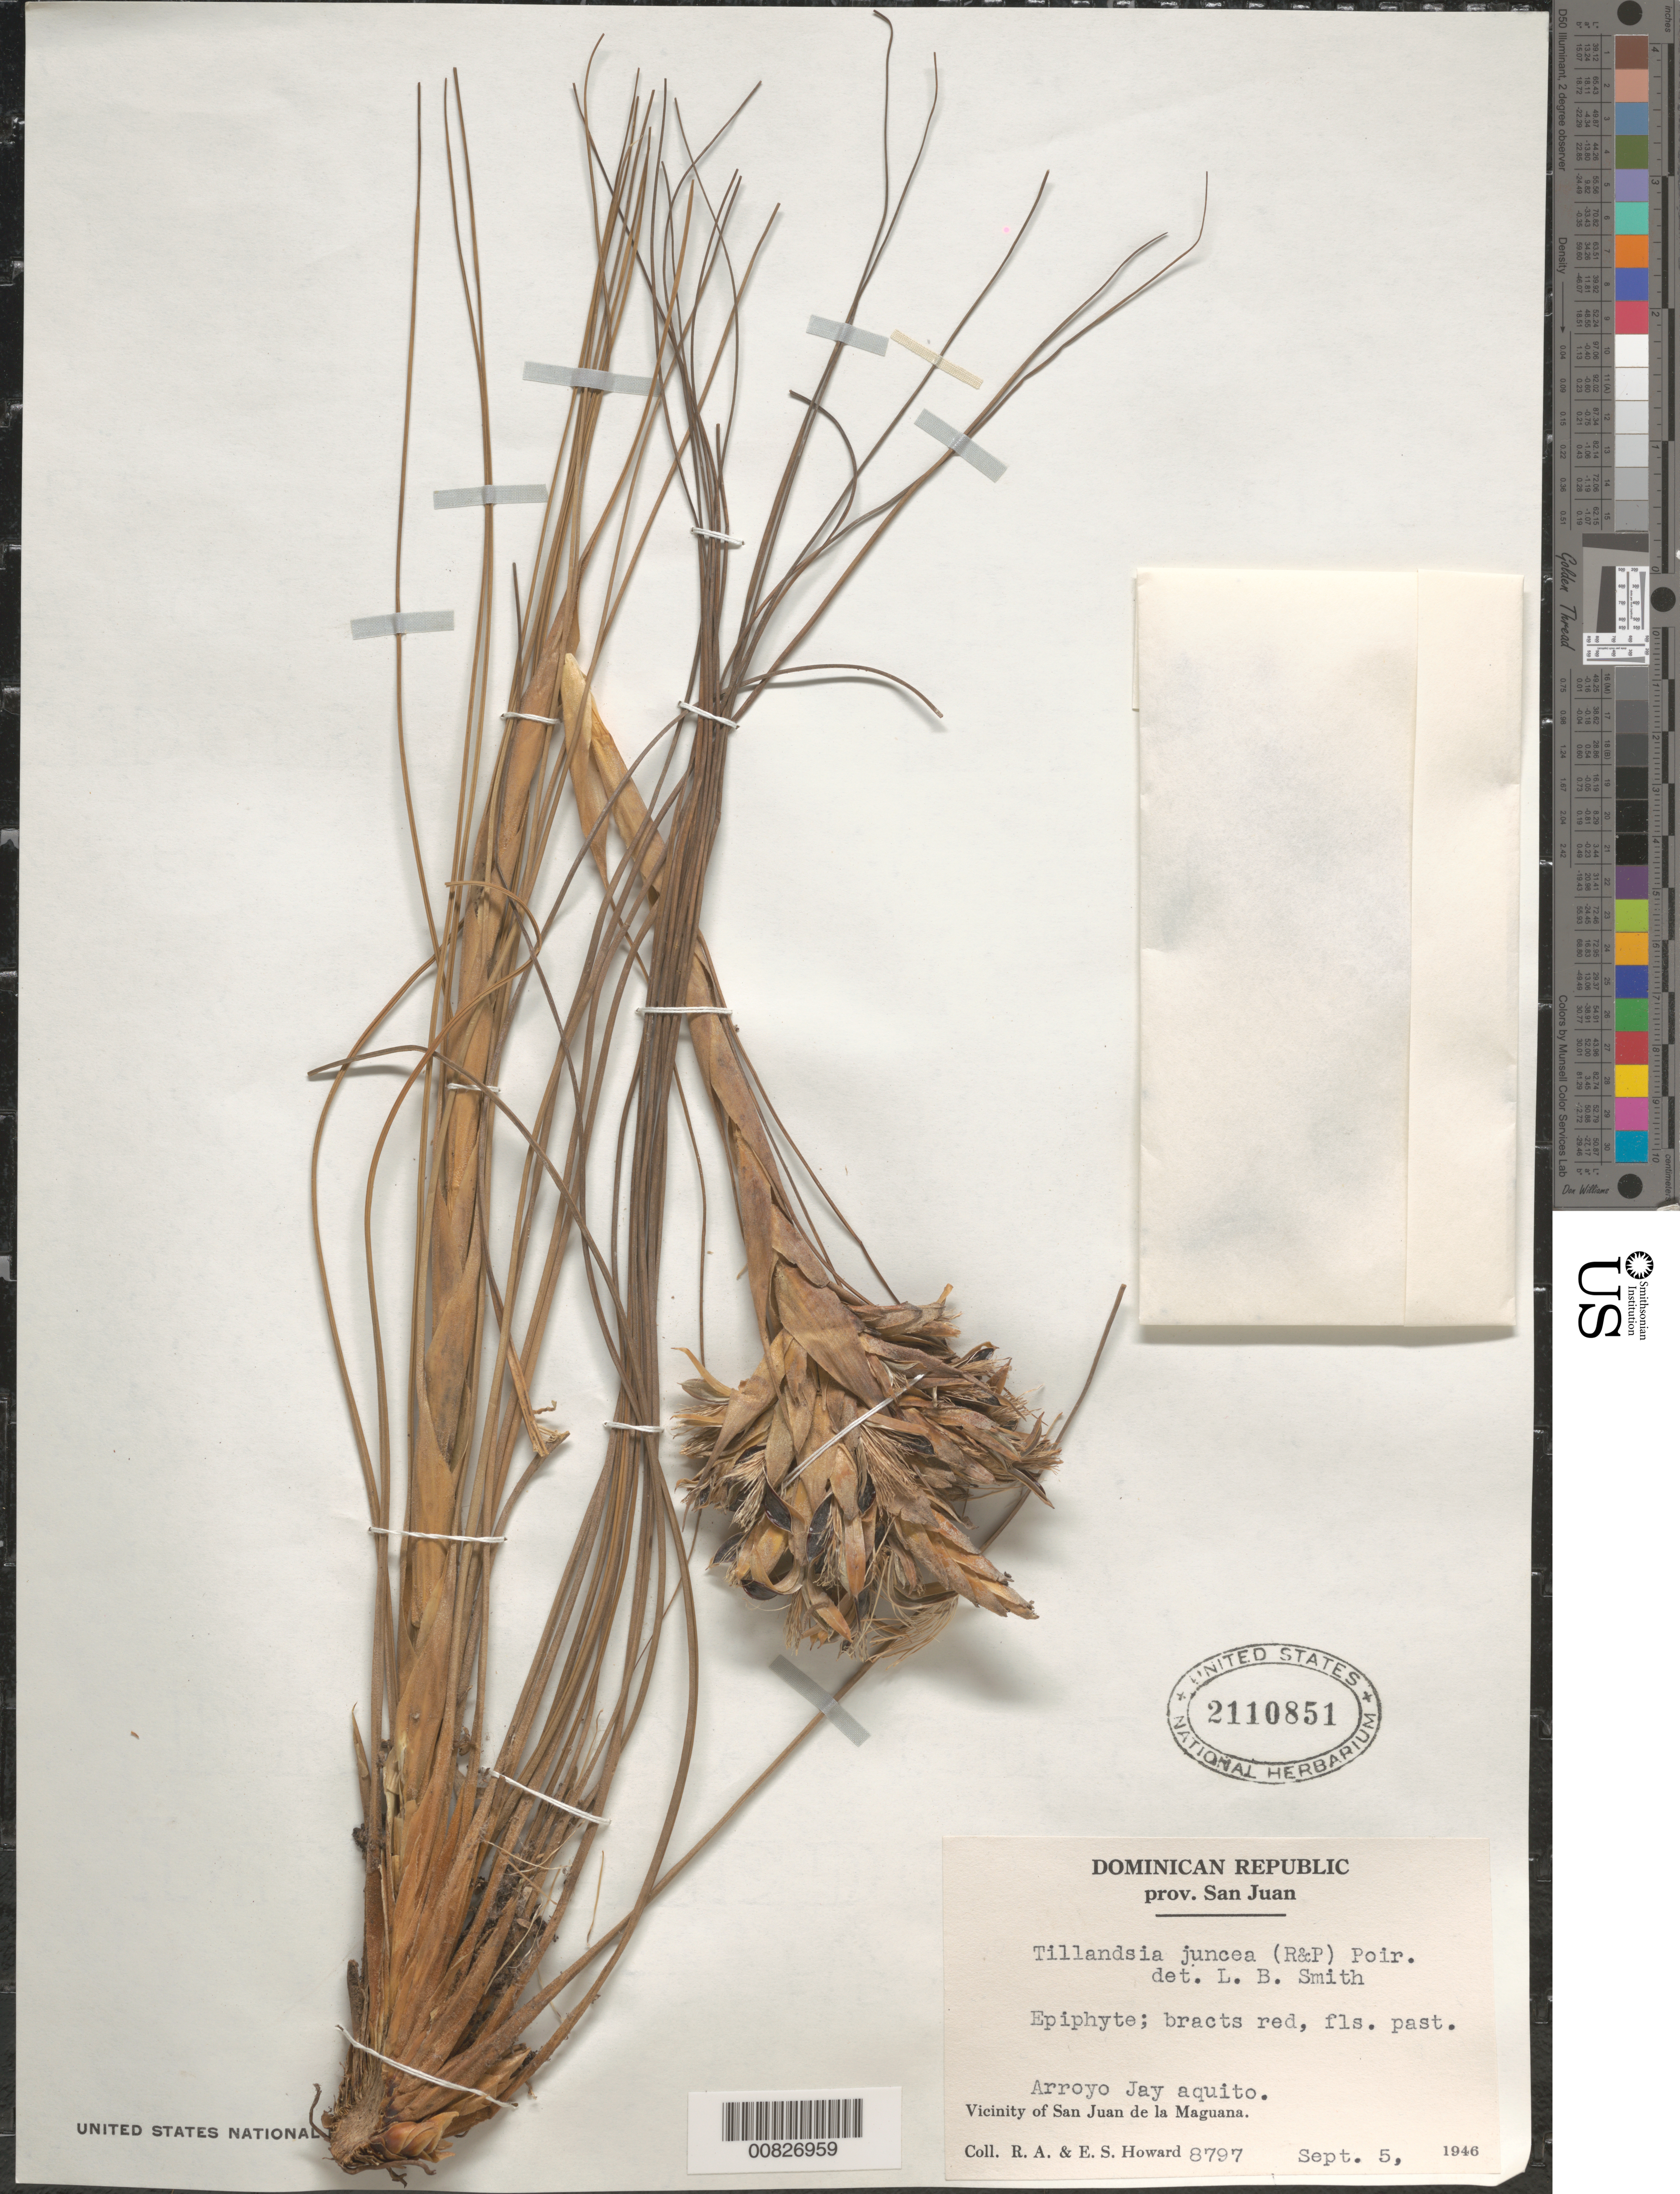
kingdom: Plantae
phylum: Tracheophyta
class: Liliopsida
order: Poales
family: Bromeliaceae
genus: Tillandsia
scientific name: Tillandsia juncea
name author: (Ruiz & Pav.) Poir.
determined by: Smith, Lyman B., (US), NMNH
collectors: R. A. Howard & E. S. Howard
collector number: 8797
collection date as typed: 05 Sep 1946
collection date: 1946-09-05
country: Dominican Republic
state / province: San Juan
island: Hispaniola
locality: Arroyo Jayaquito. Vicinity of San Juan de la Maguana.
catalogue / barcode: US 2110851